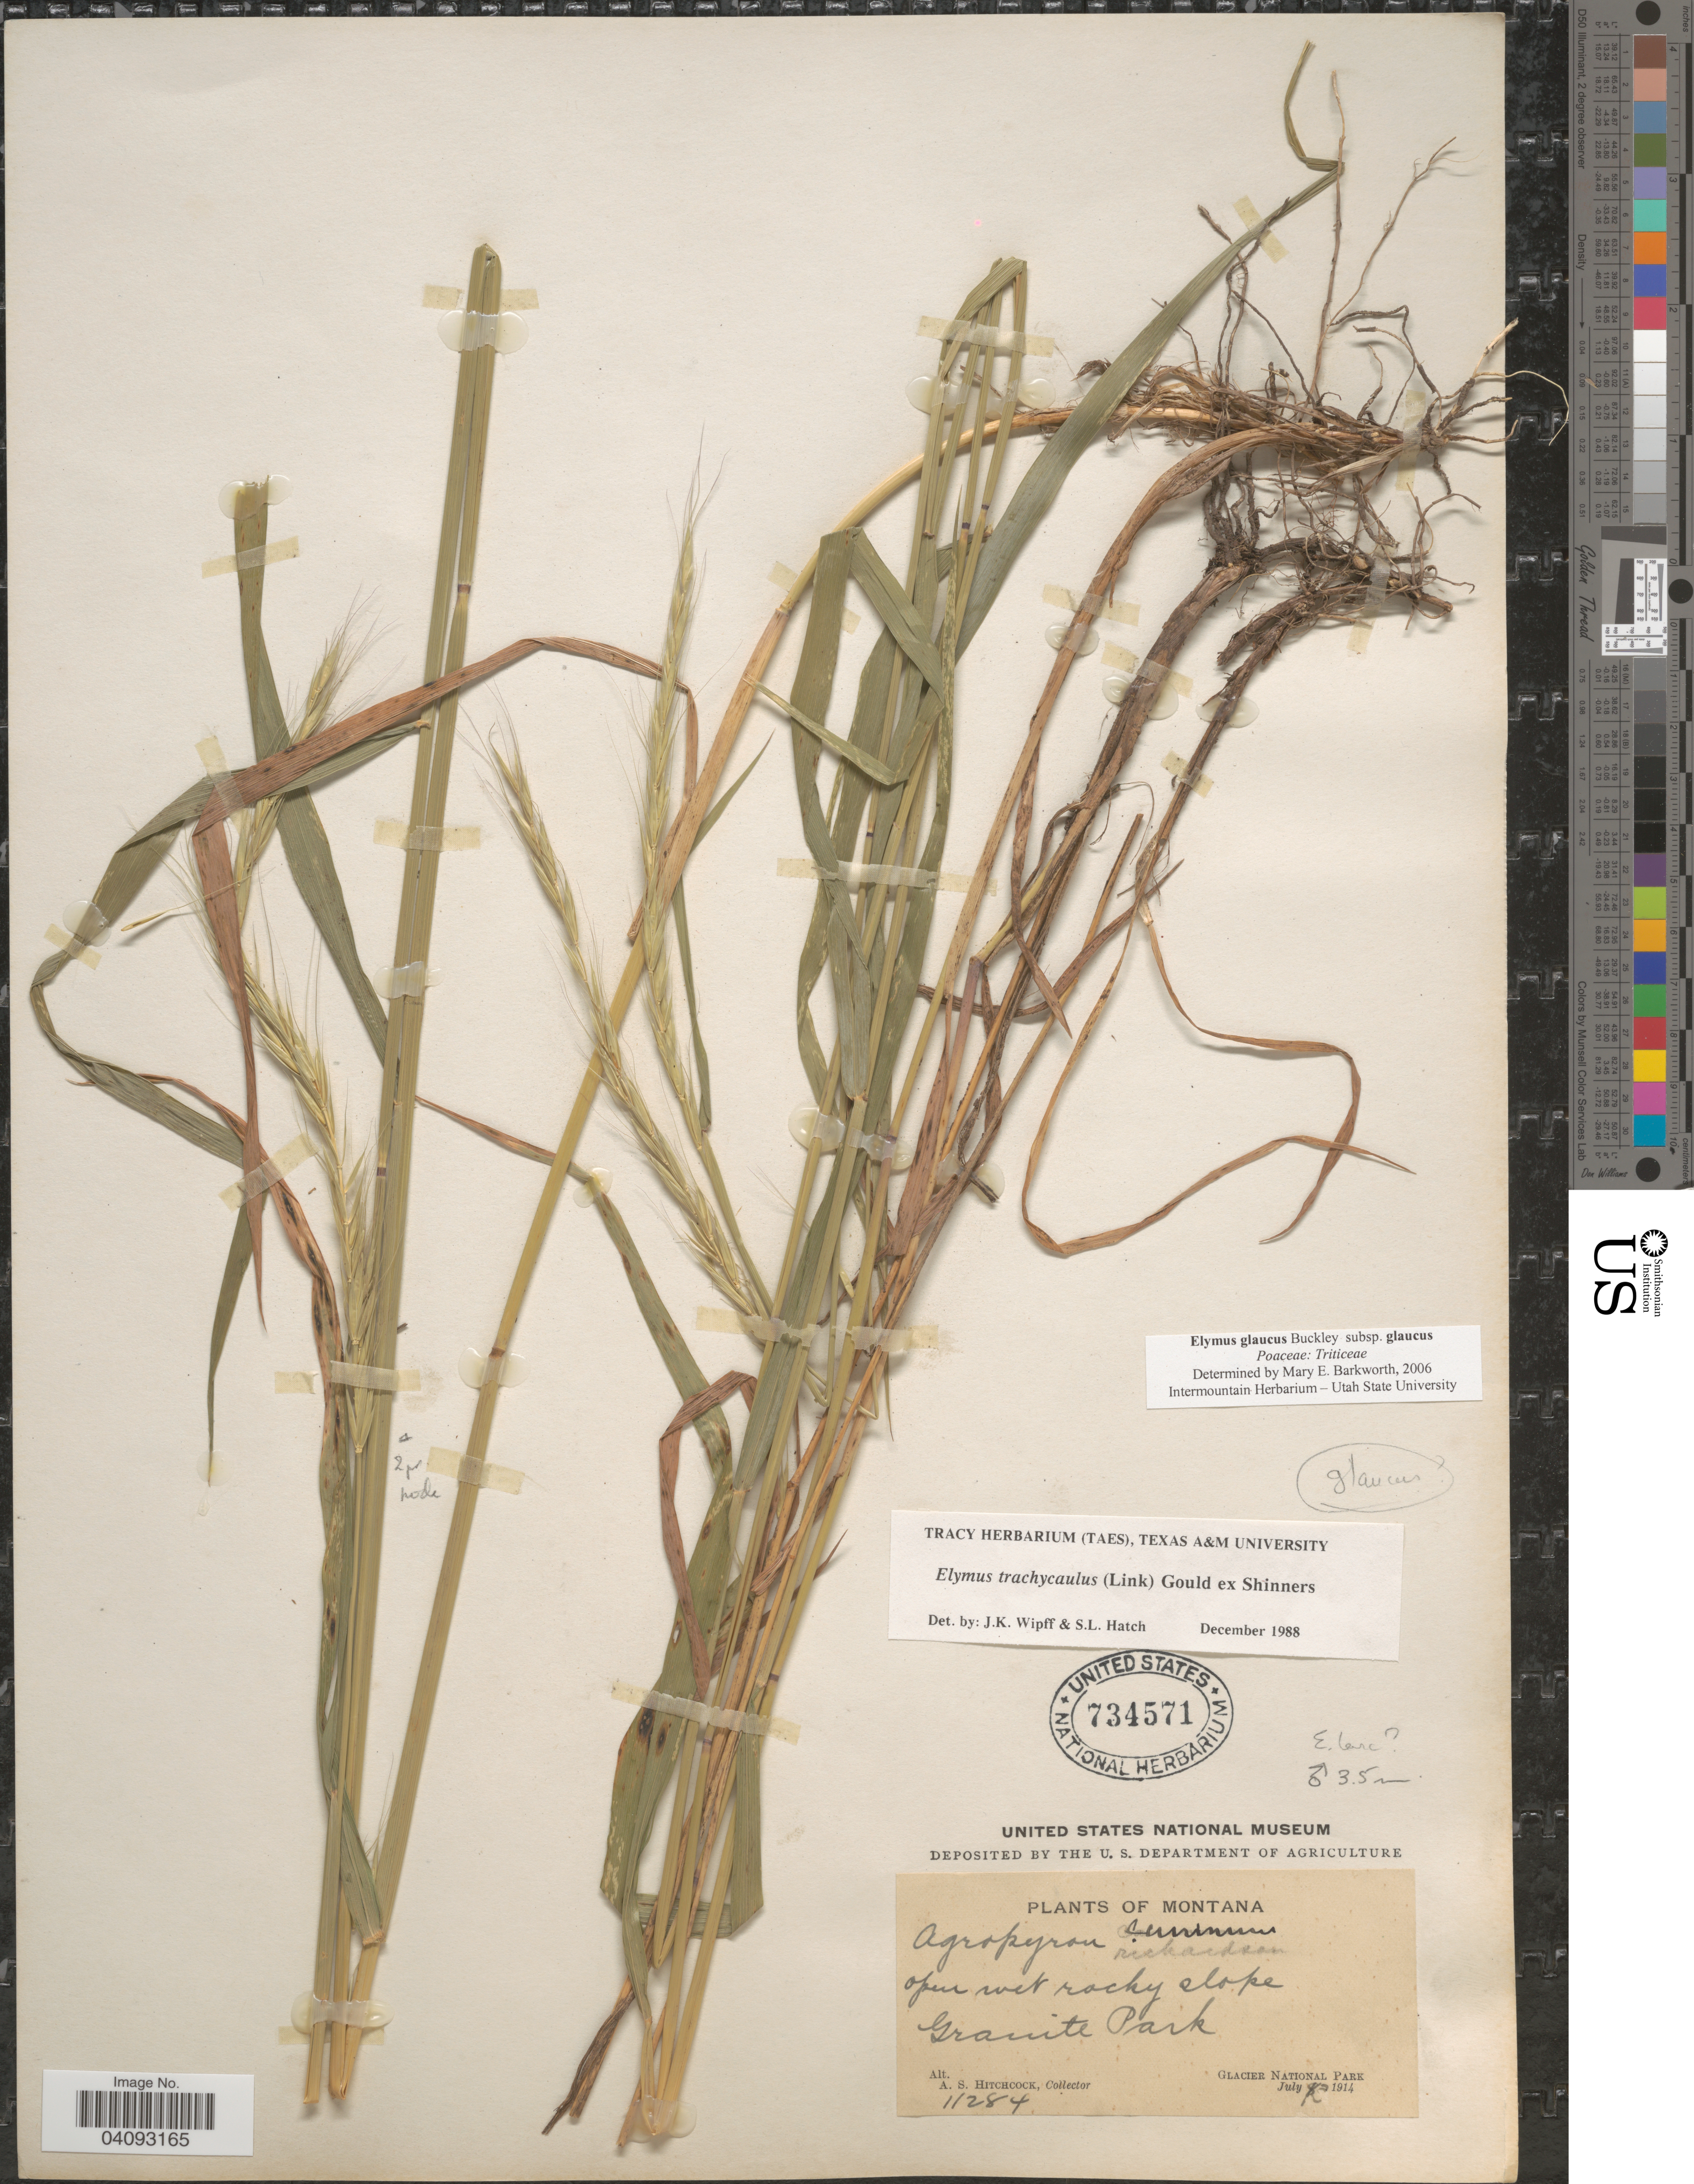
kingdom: Plantae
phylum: Tracheophyta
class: Liliopsida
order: Poales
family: Poaceae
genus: Elymus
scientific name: Elymus glaucus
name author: Buckley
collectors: A. S. Hitchcock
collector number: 11284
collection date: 1914-07-08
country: United States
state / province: Montana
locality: Open wet rocky slope Granite Park. Glacier National Park.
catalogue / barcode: US 734571